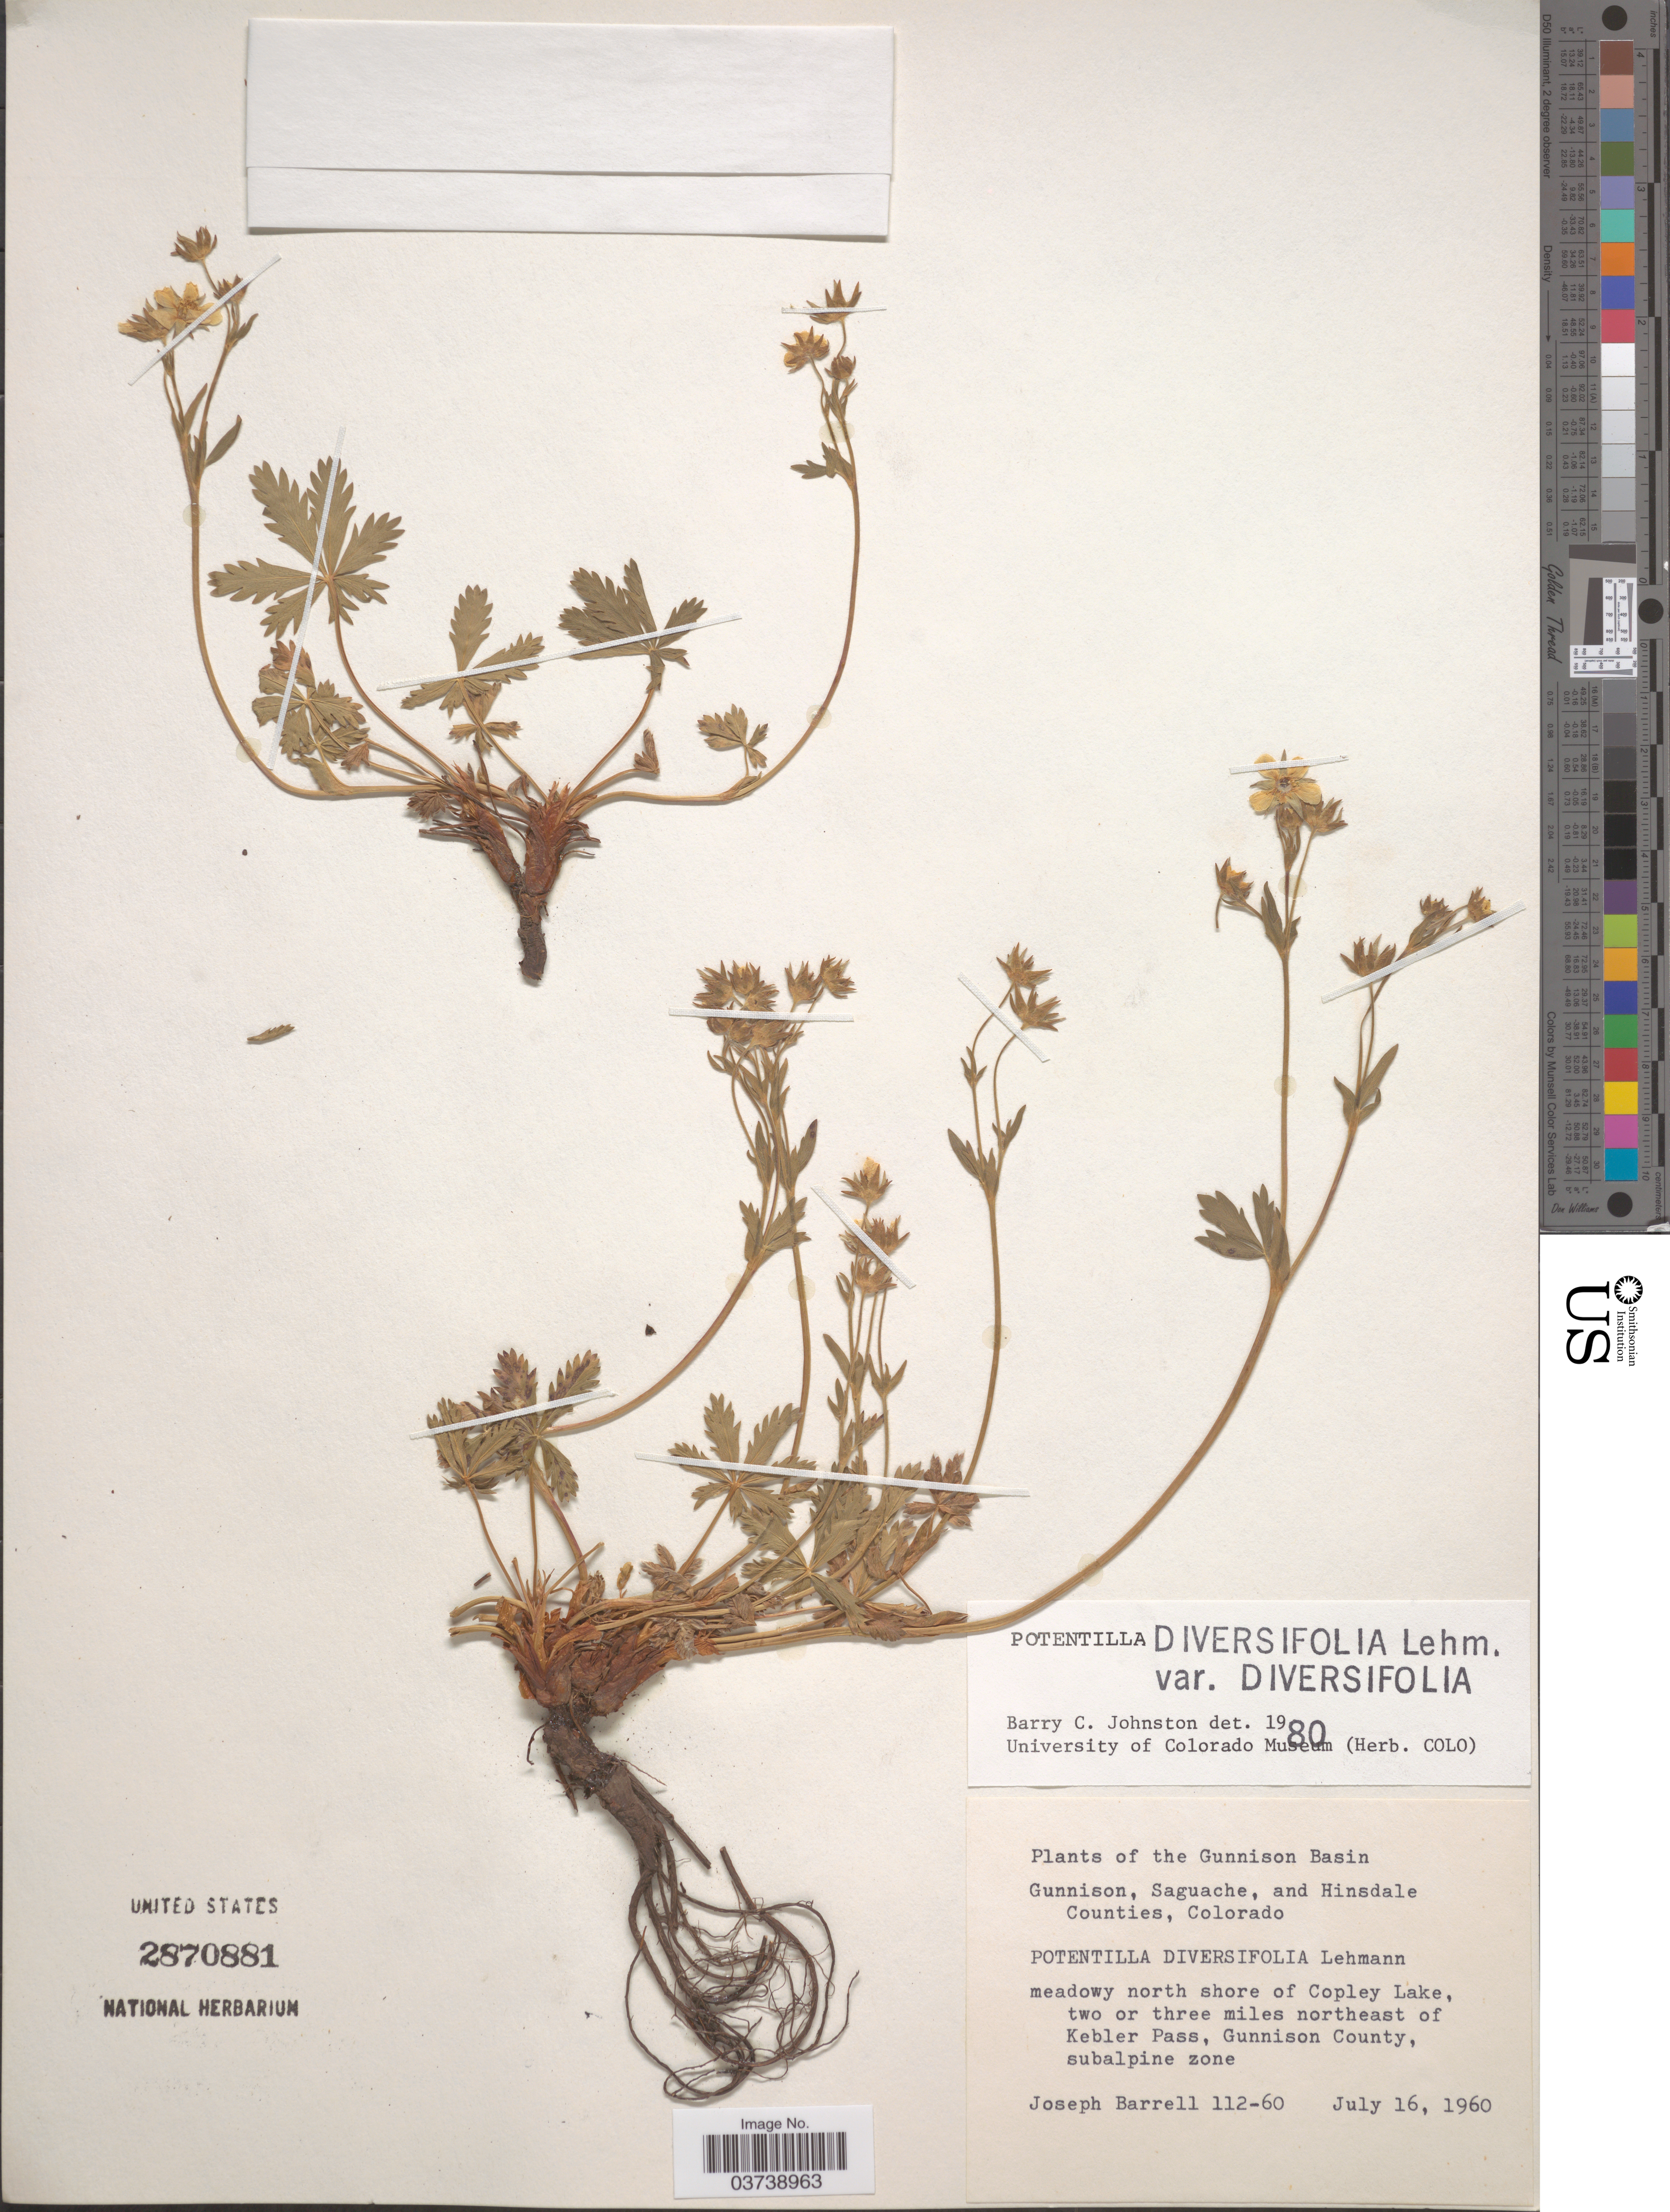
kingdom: Plantae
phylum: Tracheophyta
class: Magnoliopsida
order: Rosales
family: Rosaceae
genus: Potentilla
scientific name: Potentilla diversifolia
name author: Lehm.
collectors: J. Barrell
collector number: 112-60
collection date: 1960-07-16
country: United States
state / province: Colorado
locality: The Gunnison Basin. Meadowy north shore of Copley Lake, two or three miles northeast of Kebler Pass, Gunnison County.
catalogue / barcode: US 2870881